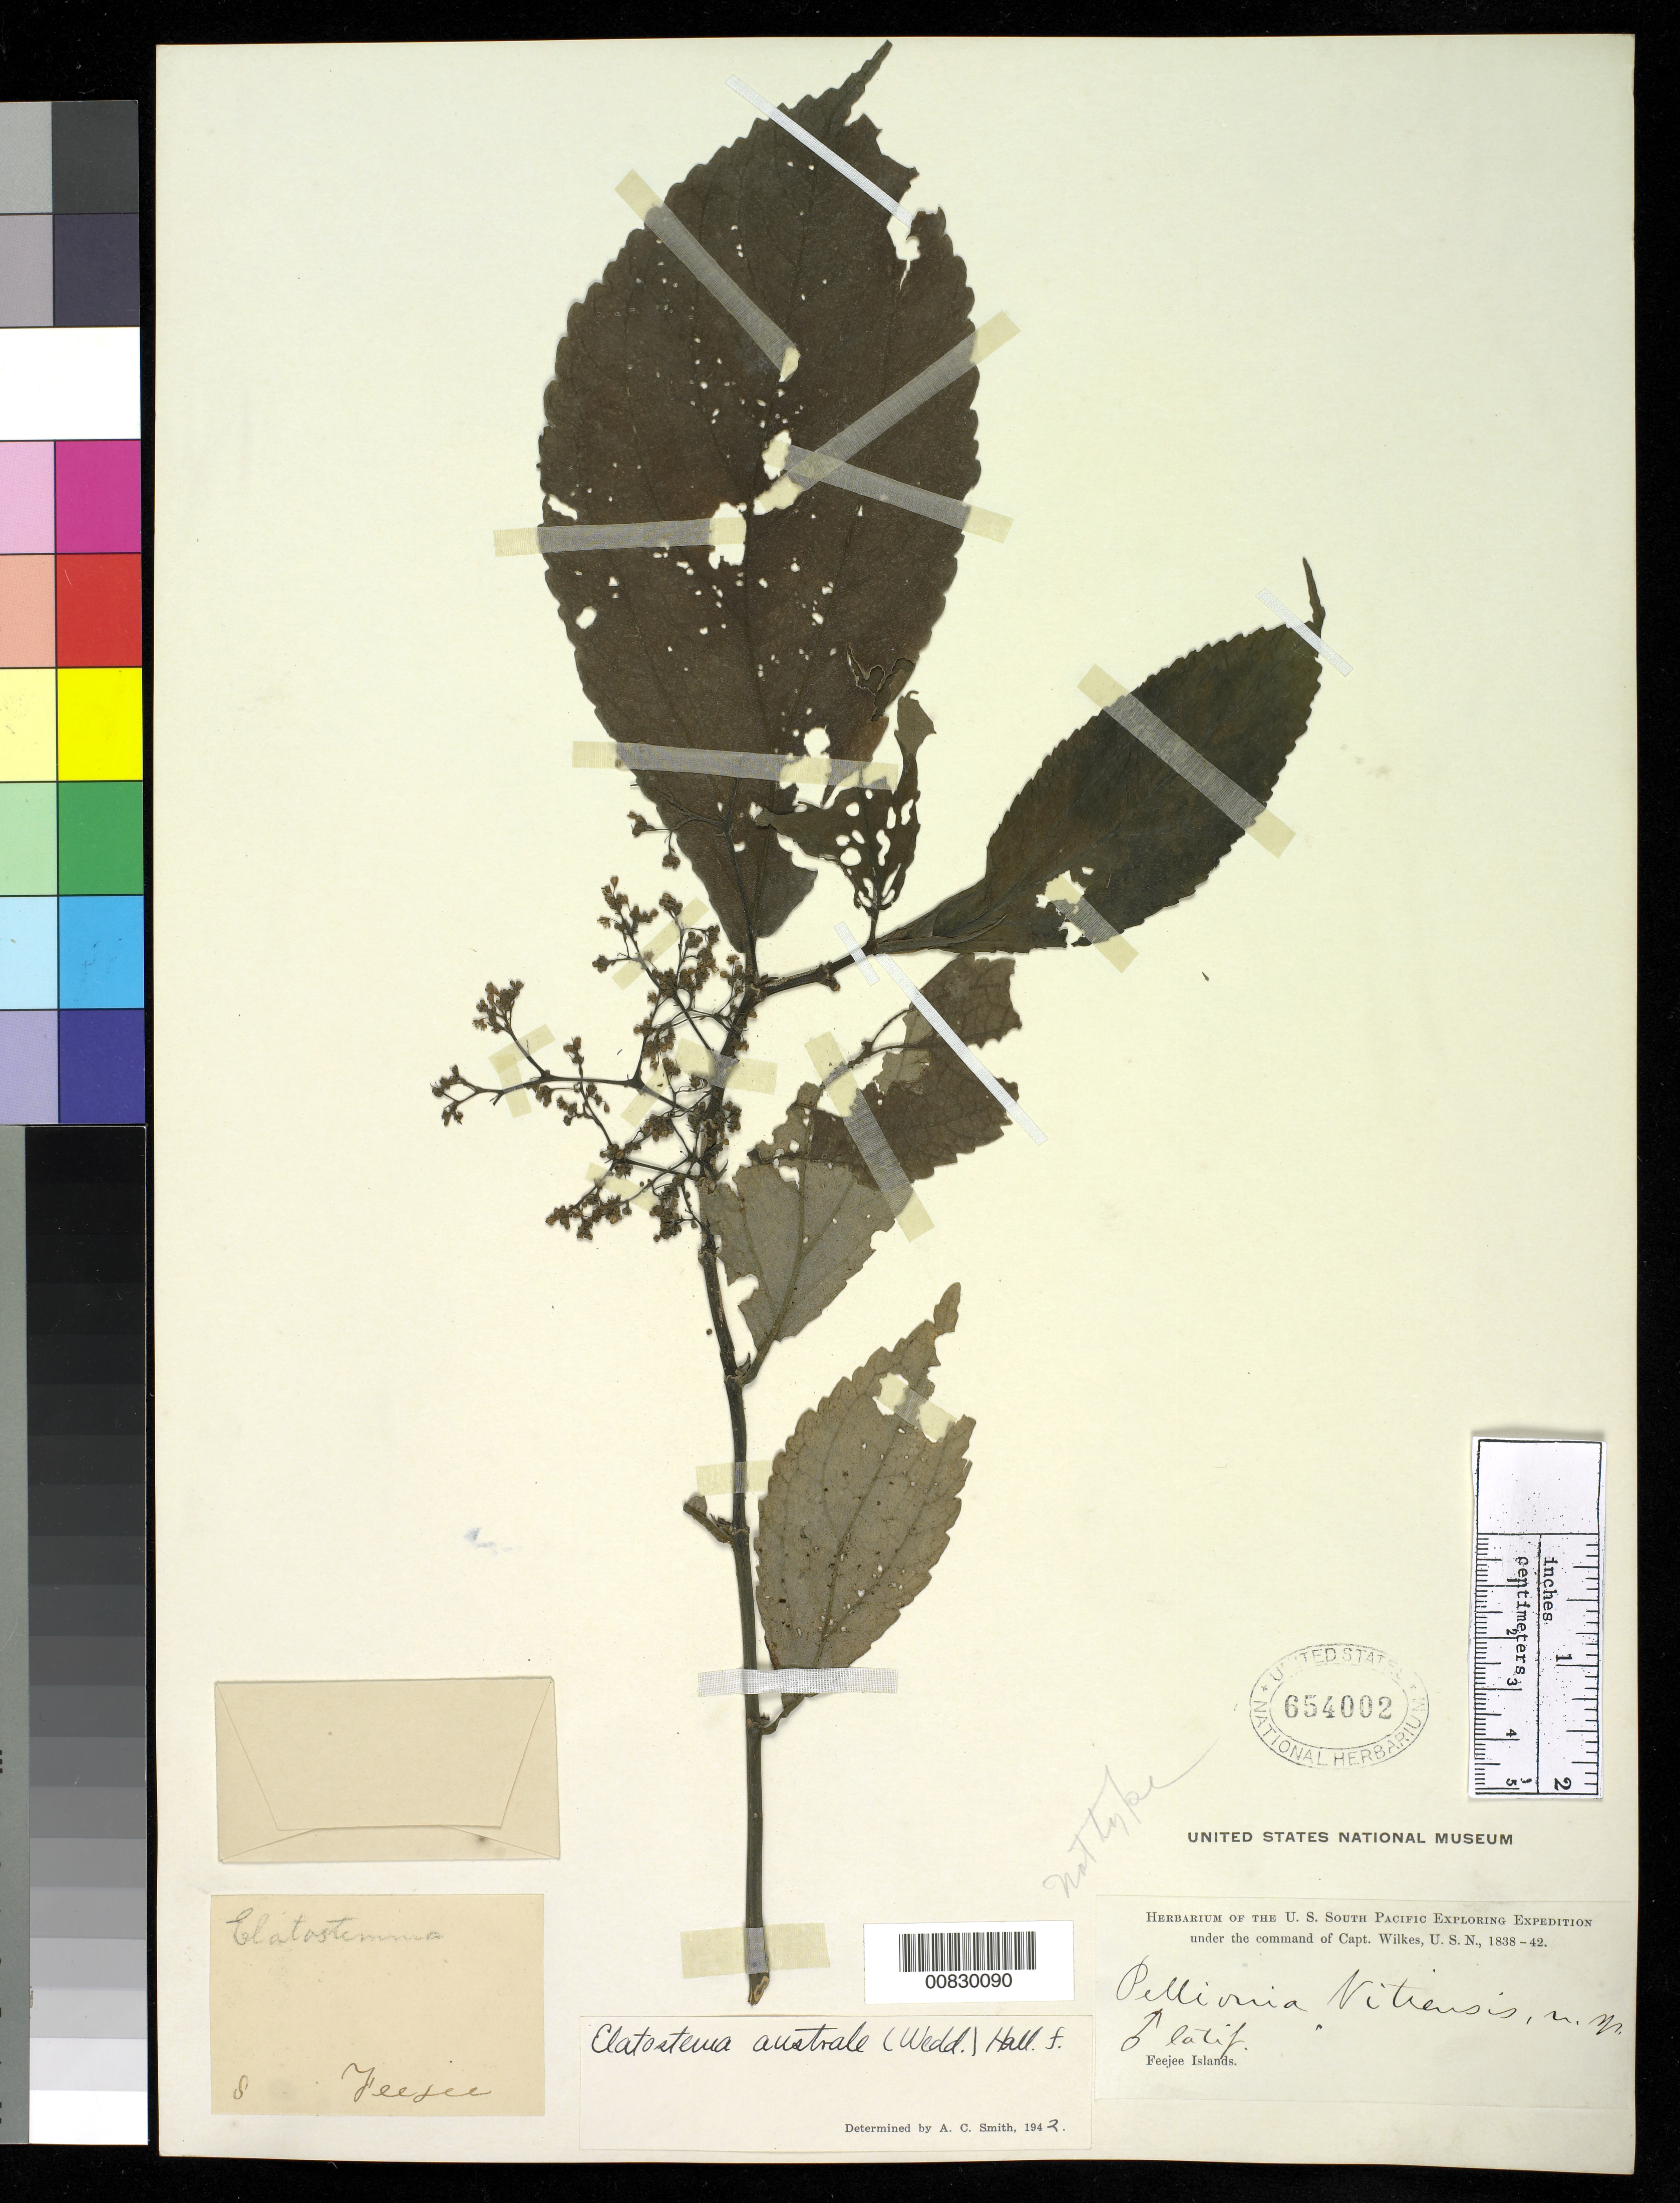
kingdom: Plantae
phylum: Tracheophyta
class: Magnoliopsida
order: Rosales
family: Urticaceae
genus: Elatostema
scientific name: Elatostema australe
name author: Hallier f.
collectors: Wilkes Explor. Exped.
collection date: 1838/1842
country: Fiji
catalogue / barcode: US 654002